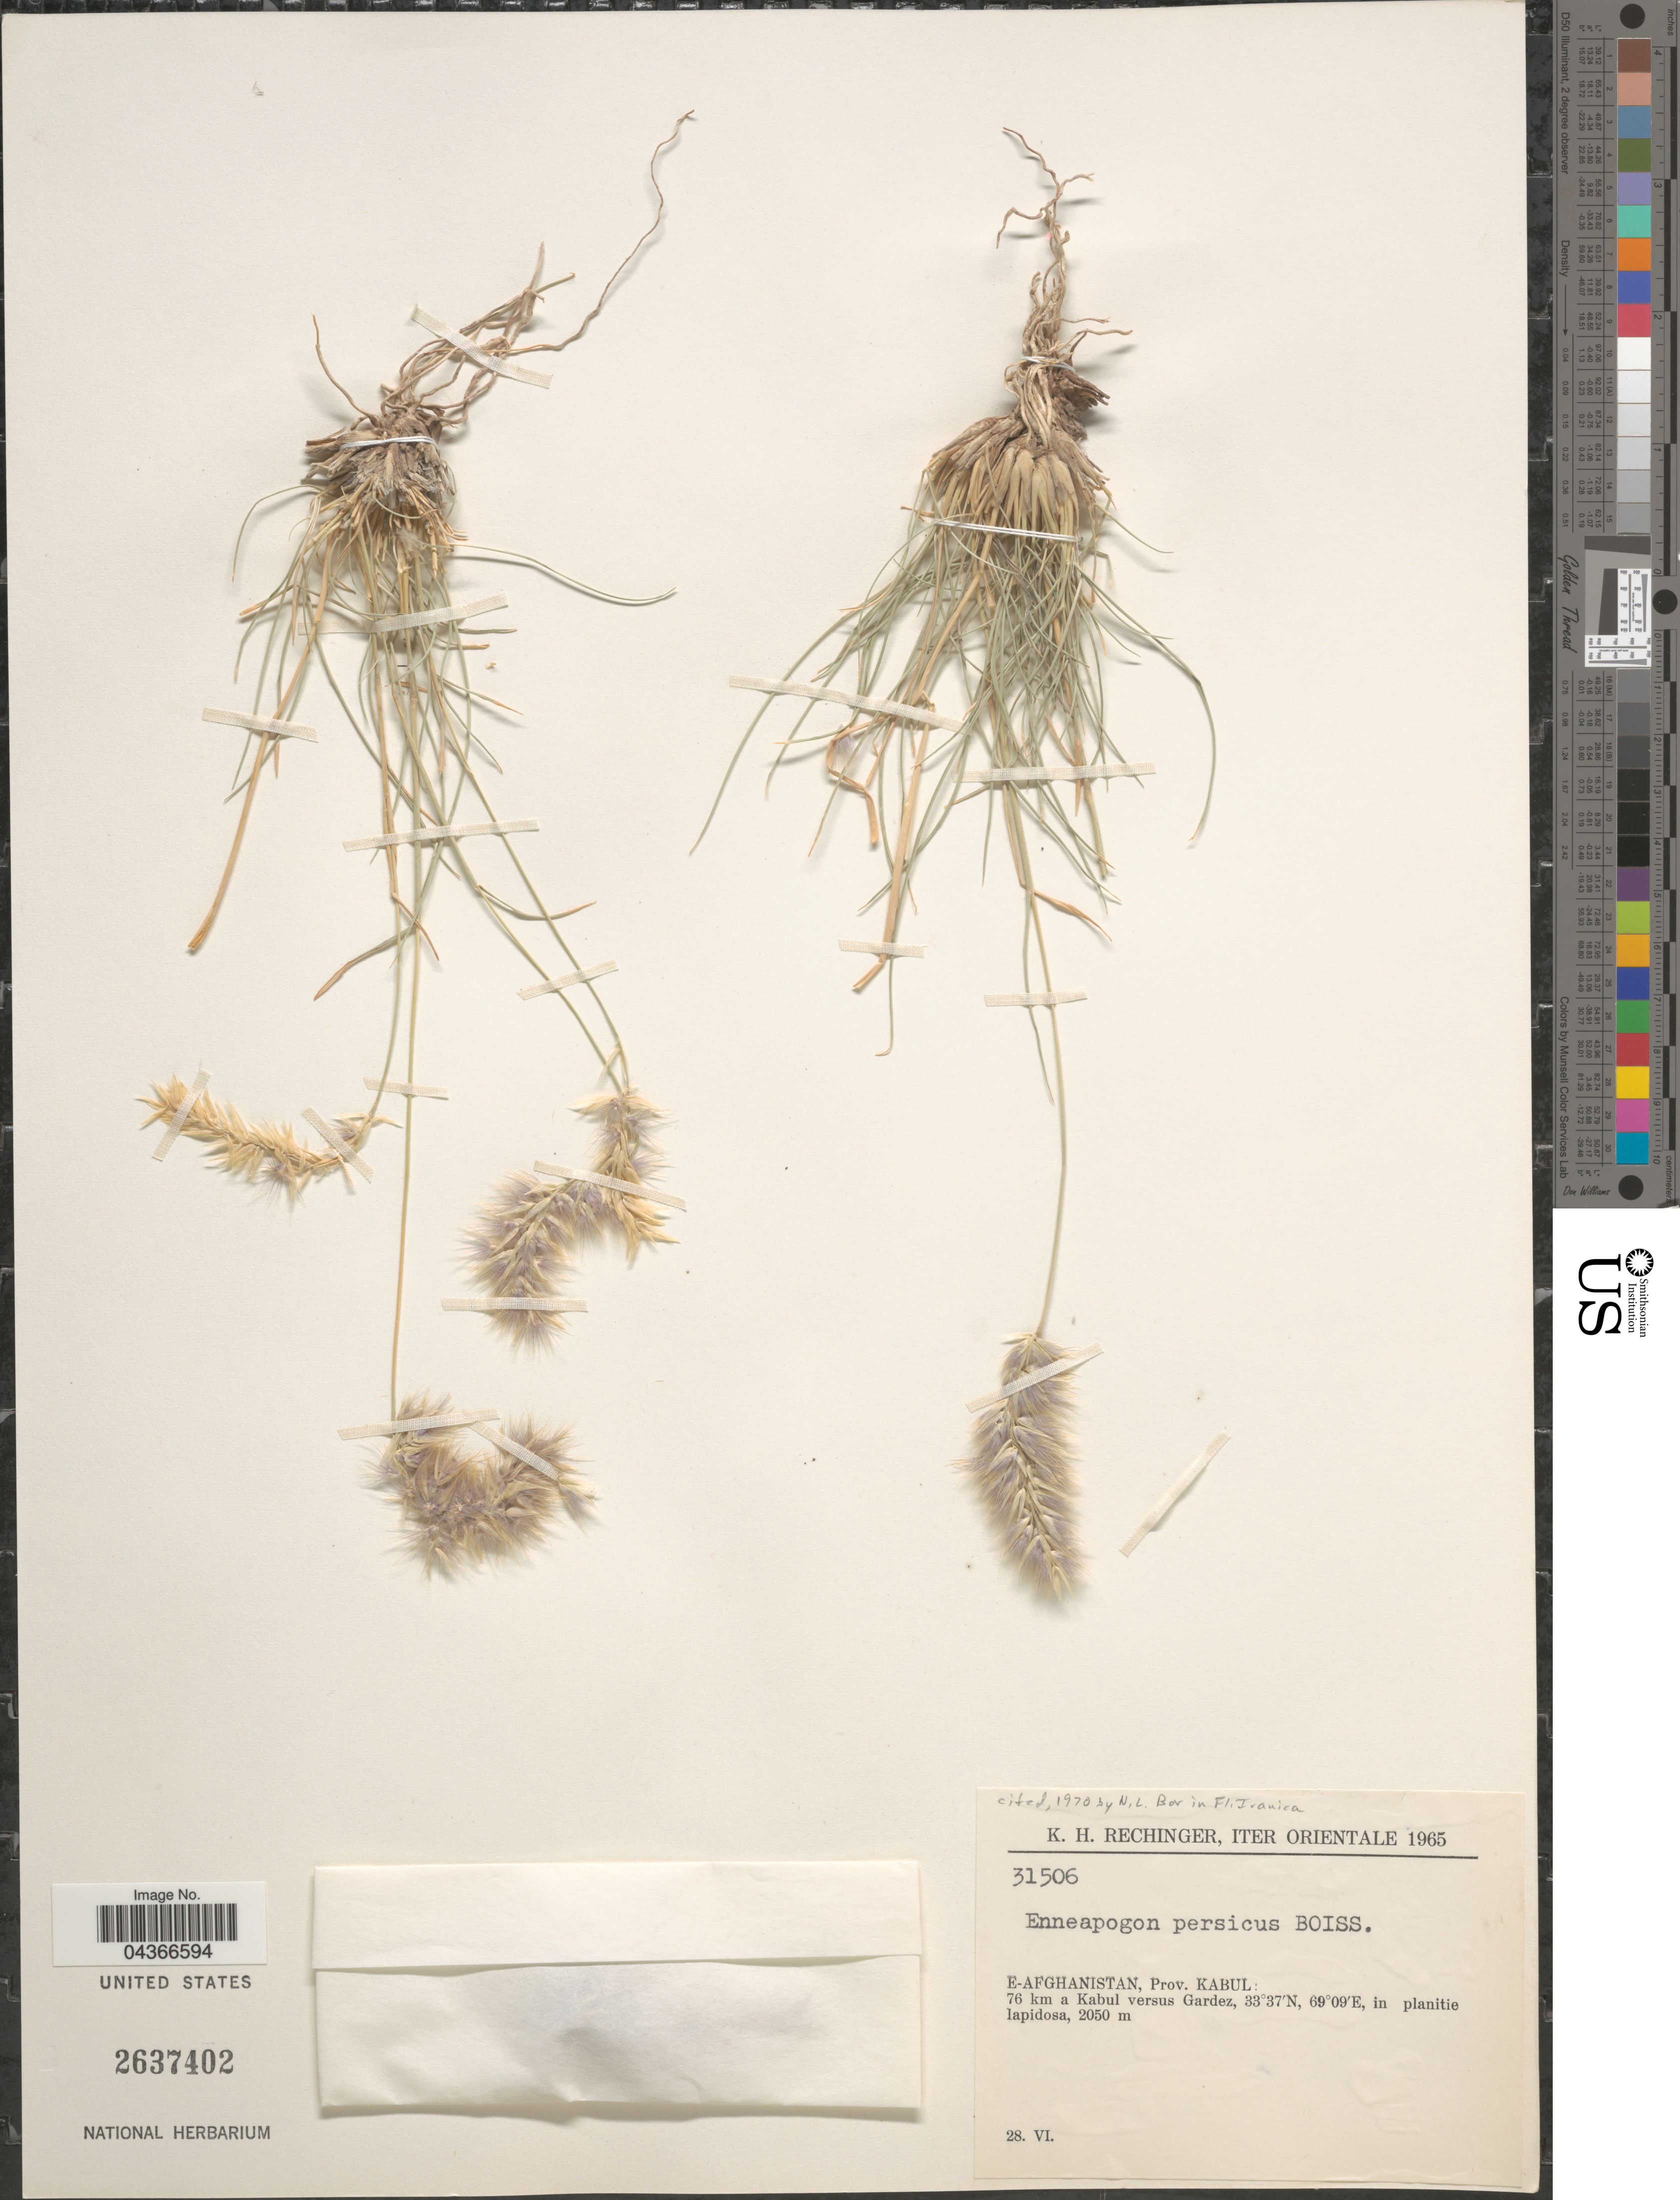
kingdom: Plantae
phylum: Tracheophyta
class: Liliopsida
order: Poales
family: Poaceae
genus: Enneapogon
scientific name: Enneapogon persicus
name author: Boiss.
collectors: K. H. Rechinger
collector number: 31506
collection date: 1965-06-28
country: Afghanistan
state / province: Kabul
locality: Iter Orientale 1965. E-Afghanistan, prov. Kabul: 76 km a Kabul versus Gardez.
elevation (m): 2050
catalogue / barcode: US 2637402